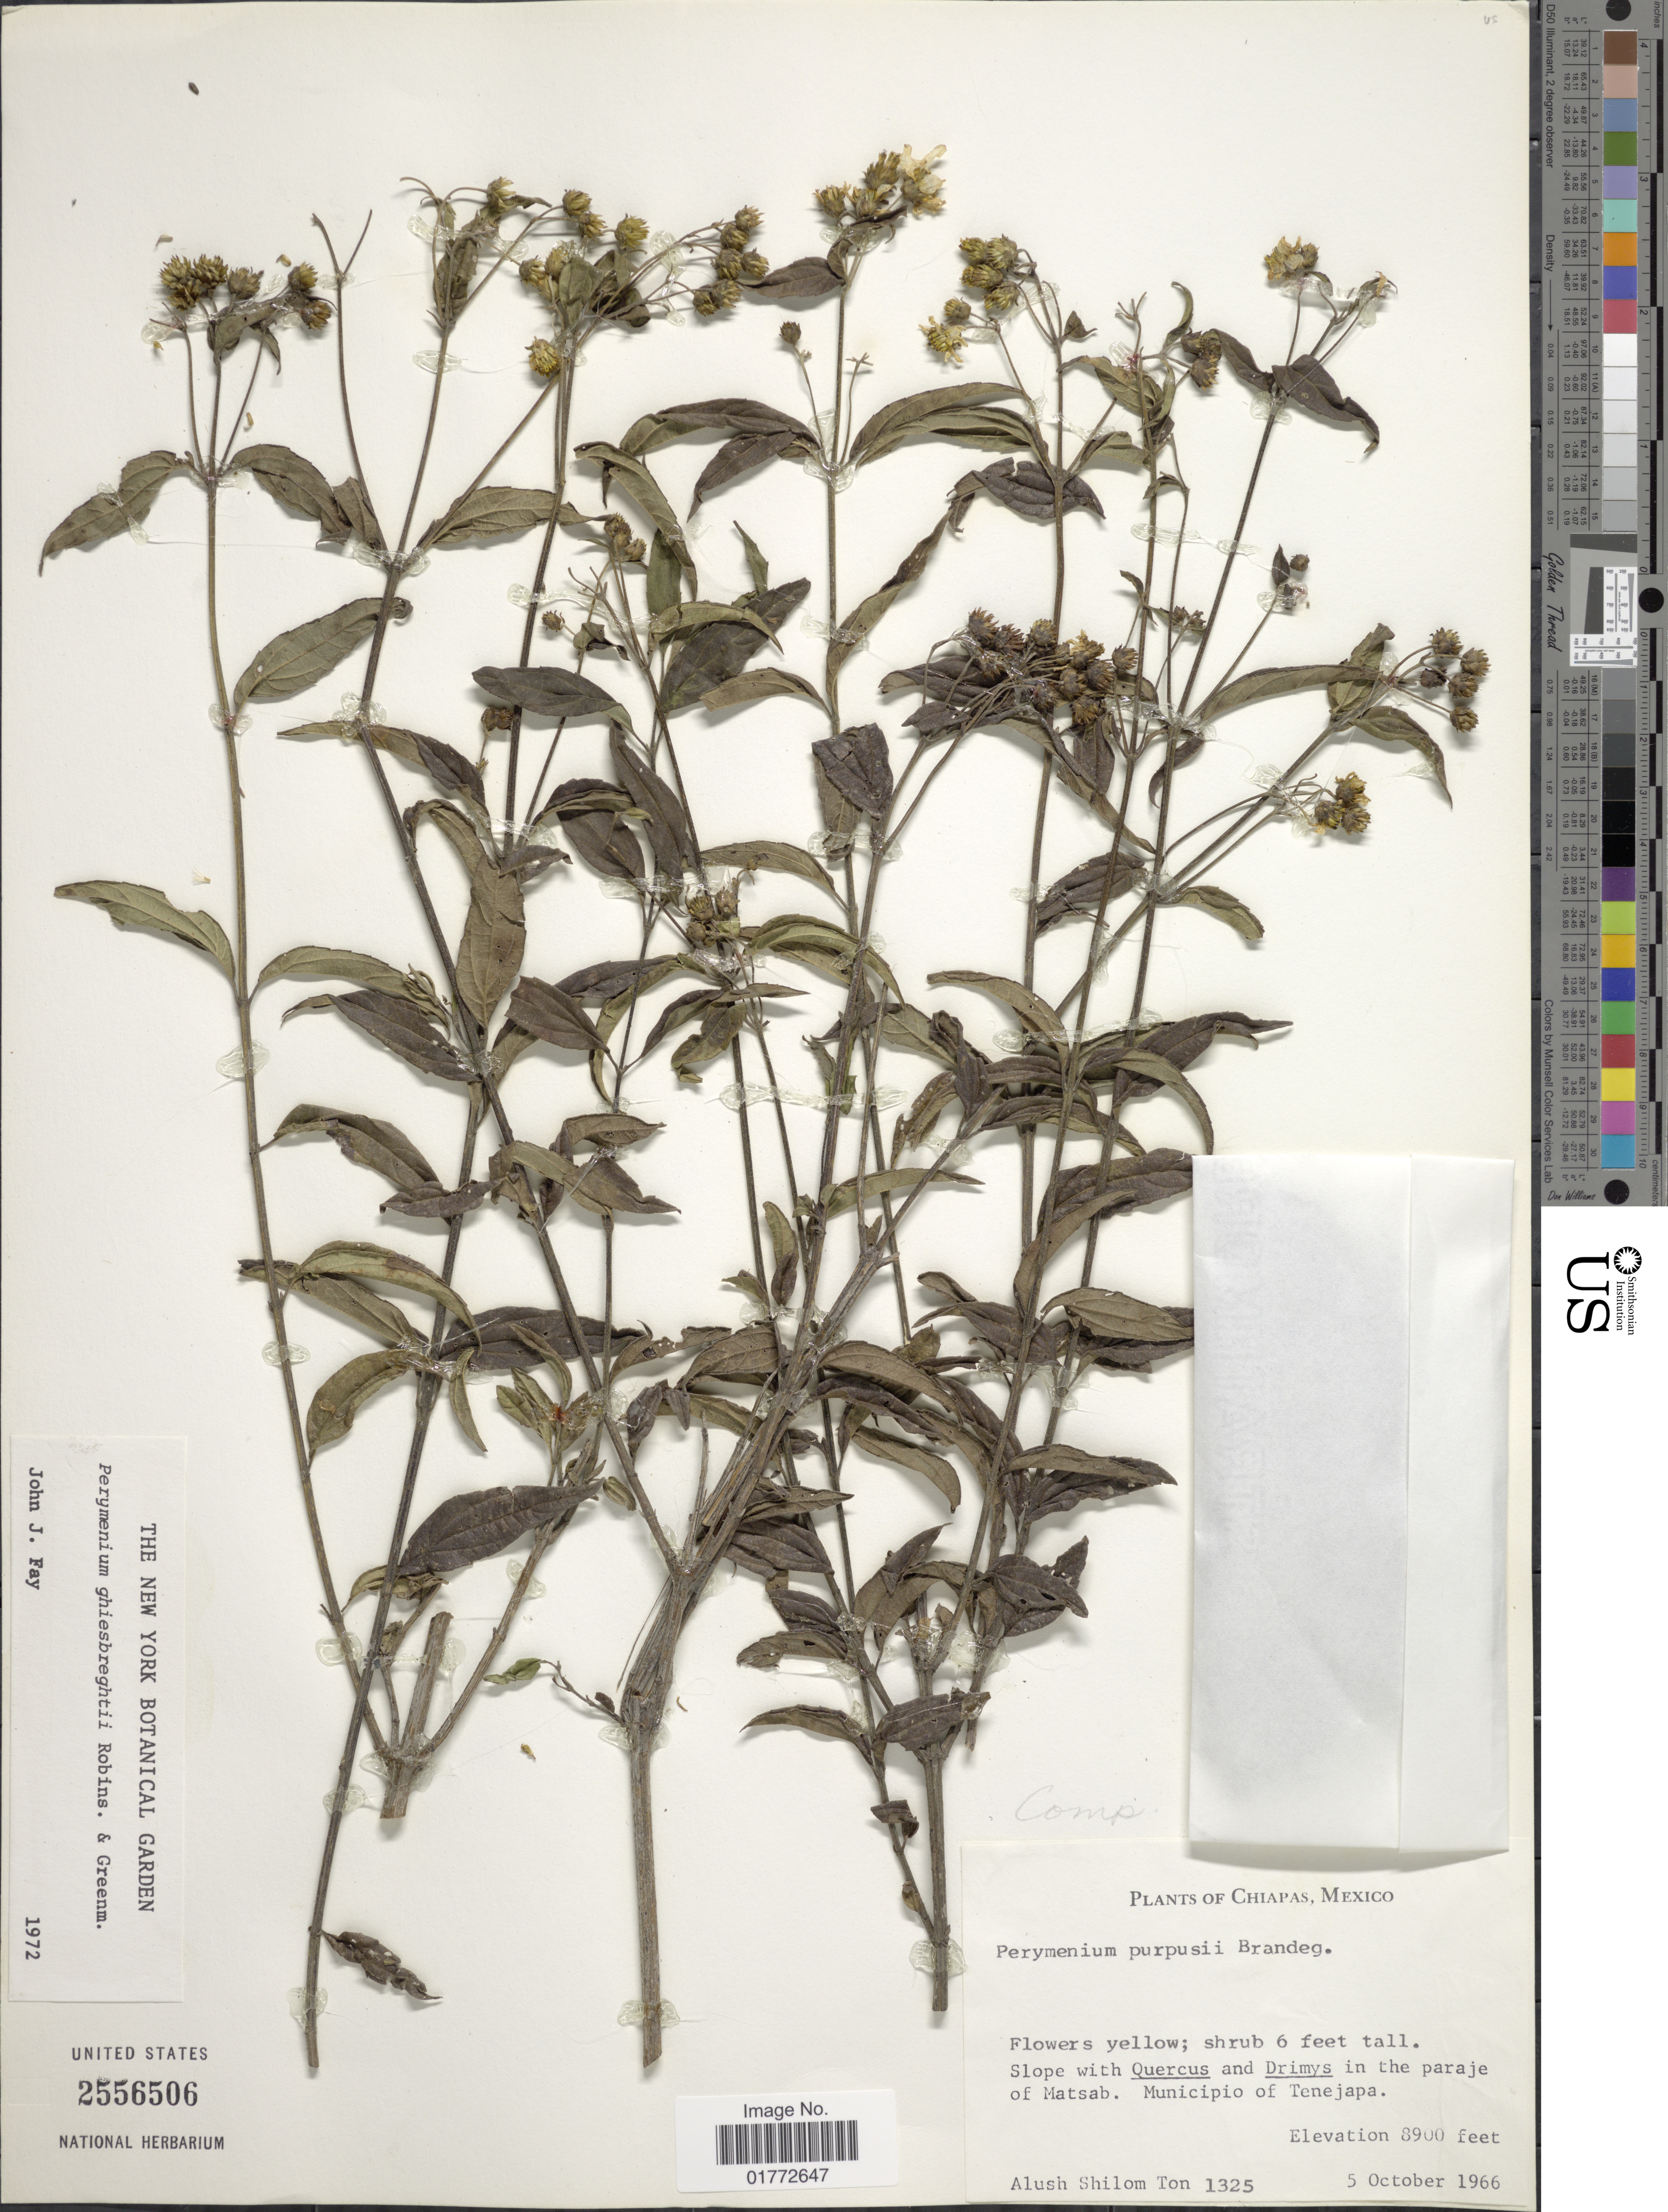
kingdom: Plantae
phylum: Tracheophyta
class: Magnoliopsida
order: Asterales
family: Asteraceae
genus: Perymenium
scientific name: Perymenium ghiesbreghtii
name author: B.L. Rob. & Greenm.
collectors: A. S. Ton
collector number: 1325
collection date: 1966-10-05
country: Mexico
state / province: Chiapas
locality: In the paraje of Matsab. Municipio of Tenejapa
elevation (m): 2713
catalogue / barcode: US 2556506